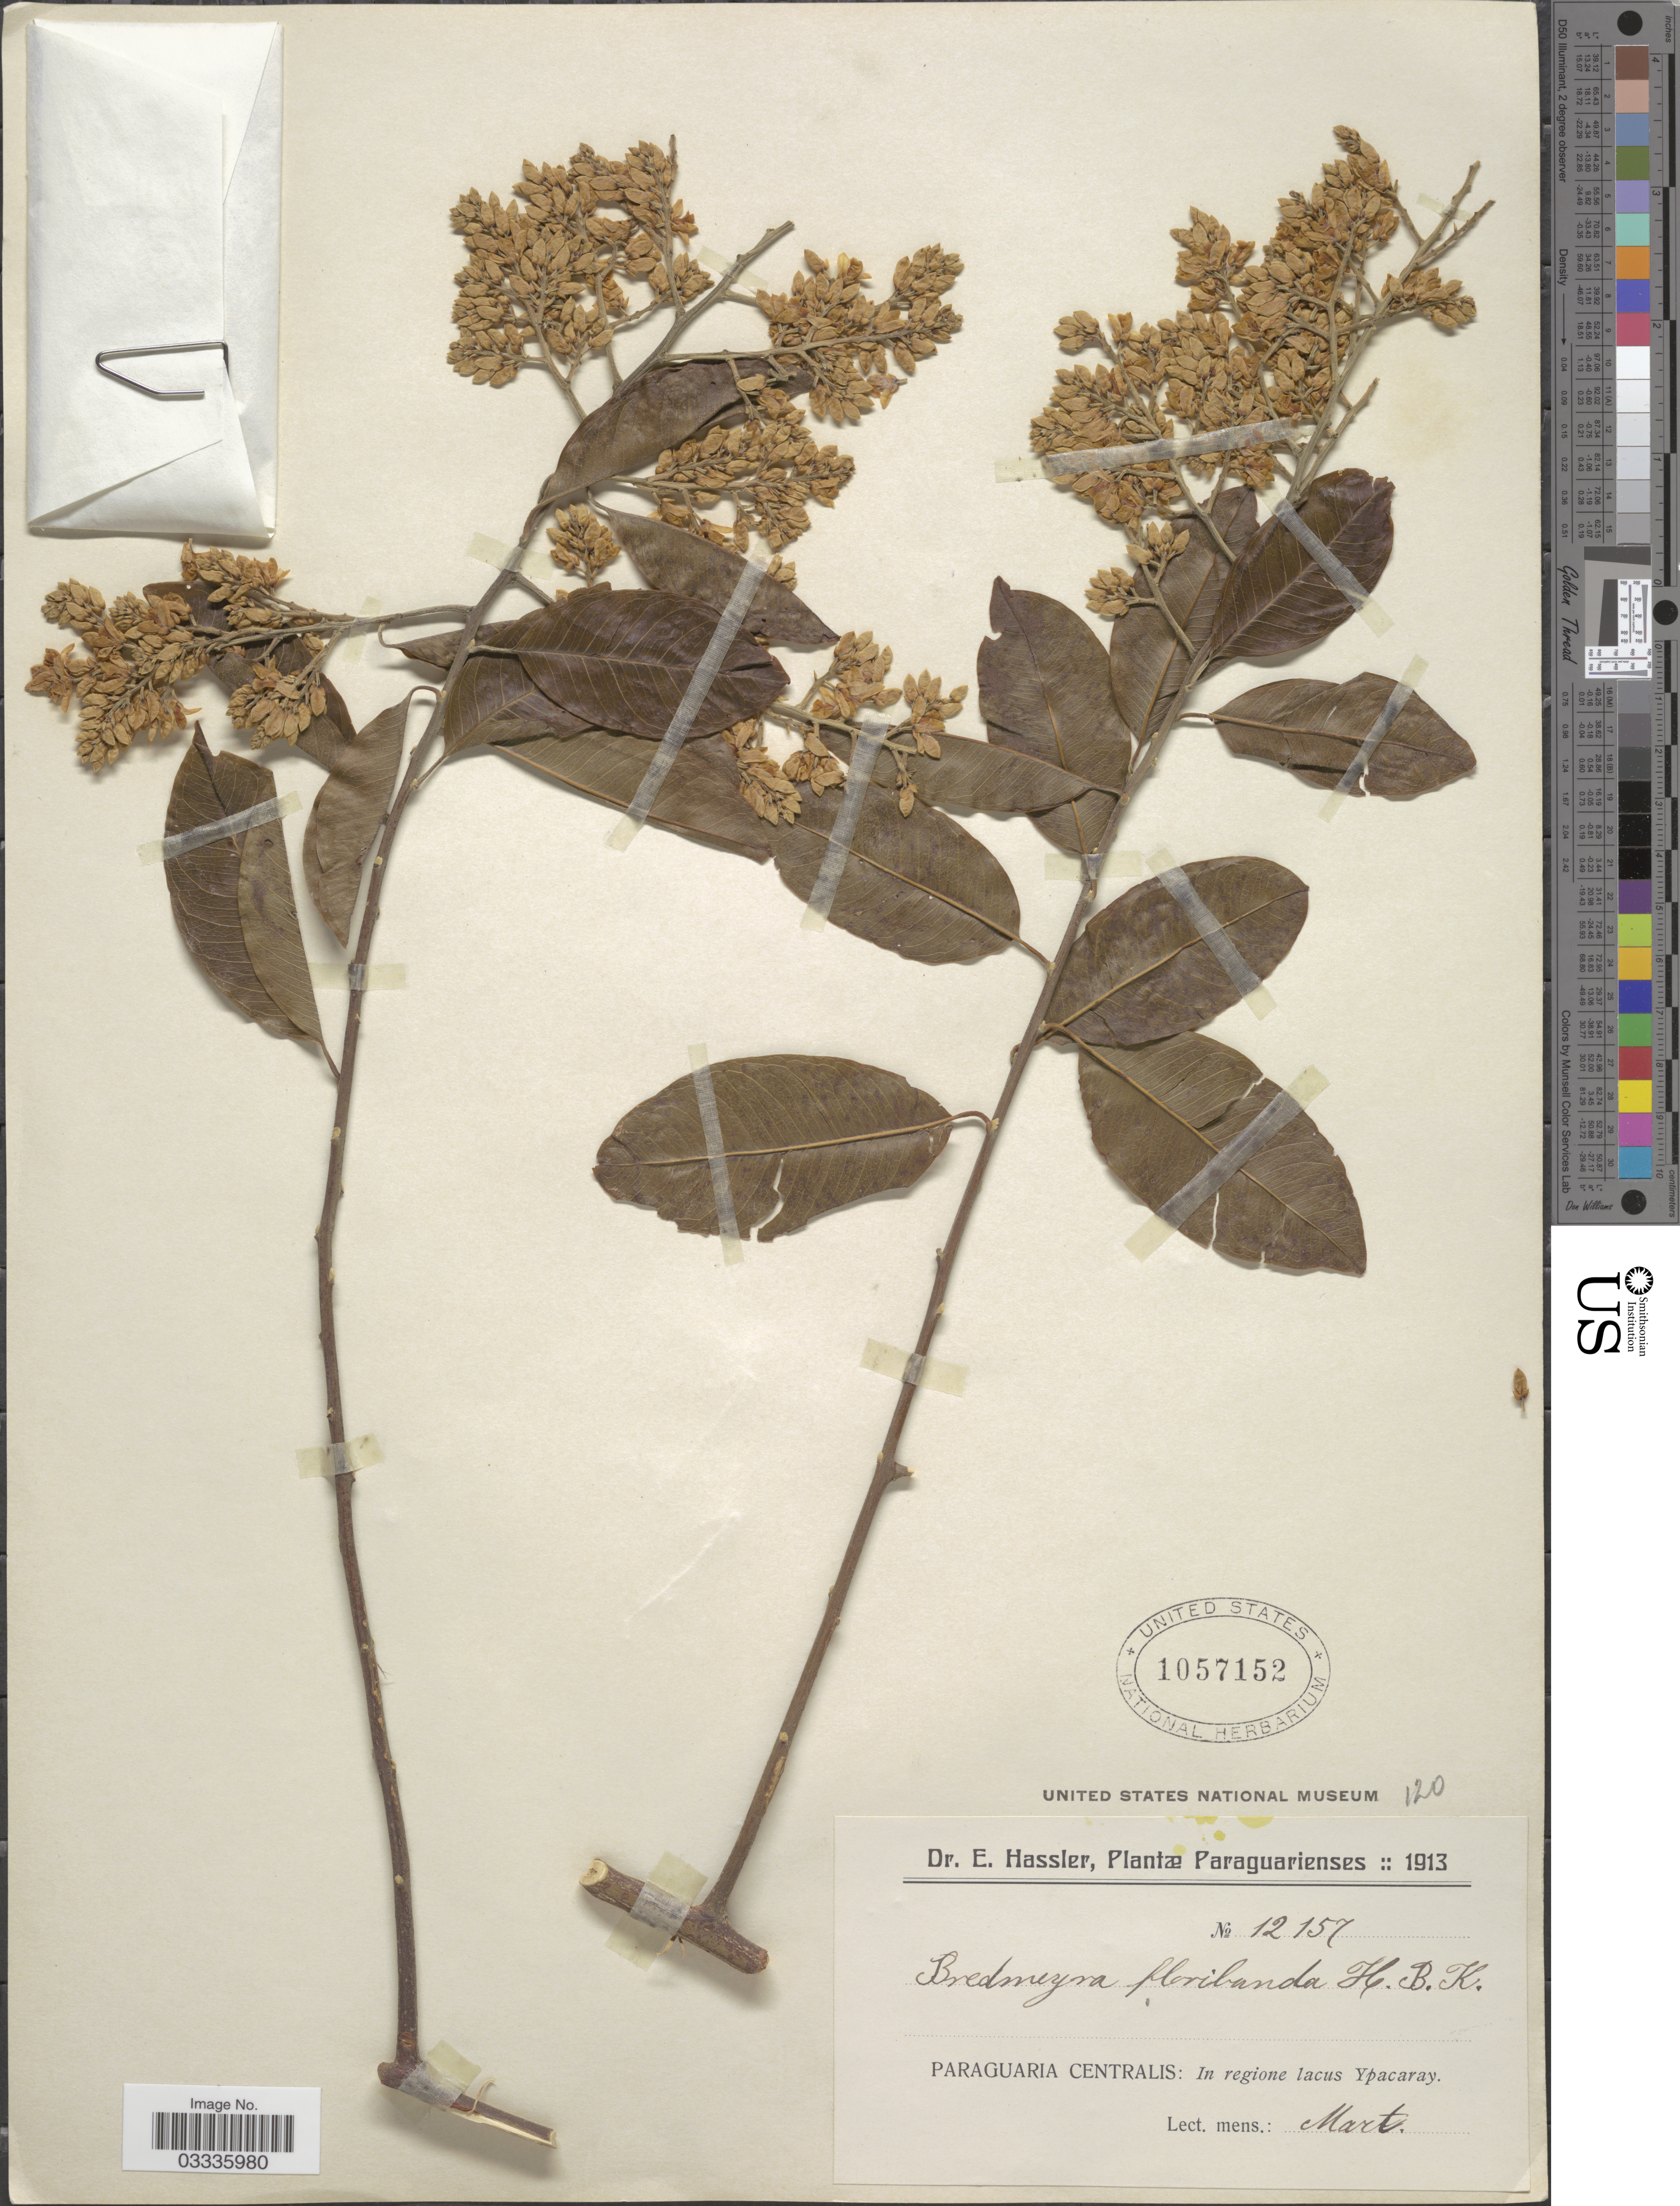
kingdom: Plantae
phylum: Tracheophyta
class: Magnoliopsida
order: Fabales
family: Polygalaceae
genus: Bredemeyera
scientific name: Bredemeyera floribunda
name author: Willd.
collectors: E. Hassler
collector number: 12157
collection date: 1913-03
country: Paraguay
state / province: Paraguari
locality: Paraguaria Centralis: in regione lacus Ypacaray.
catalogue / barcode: US 1057152